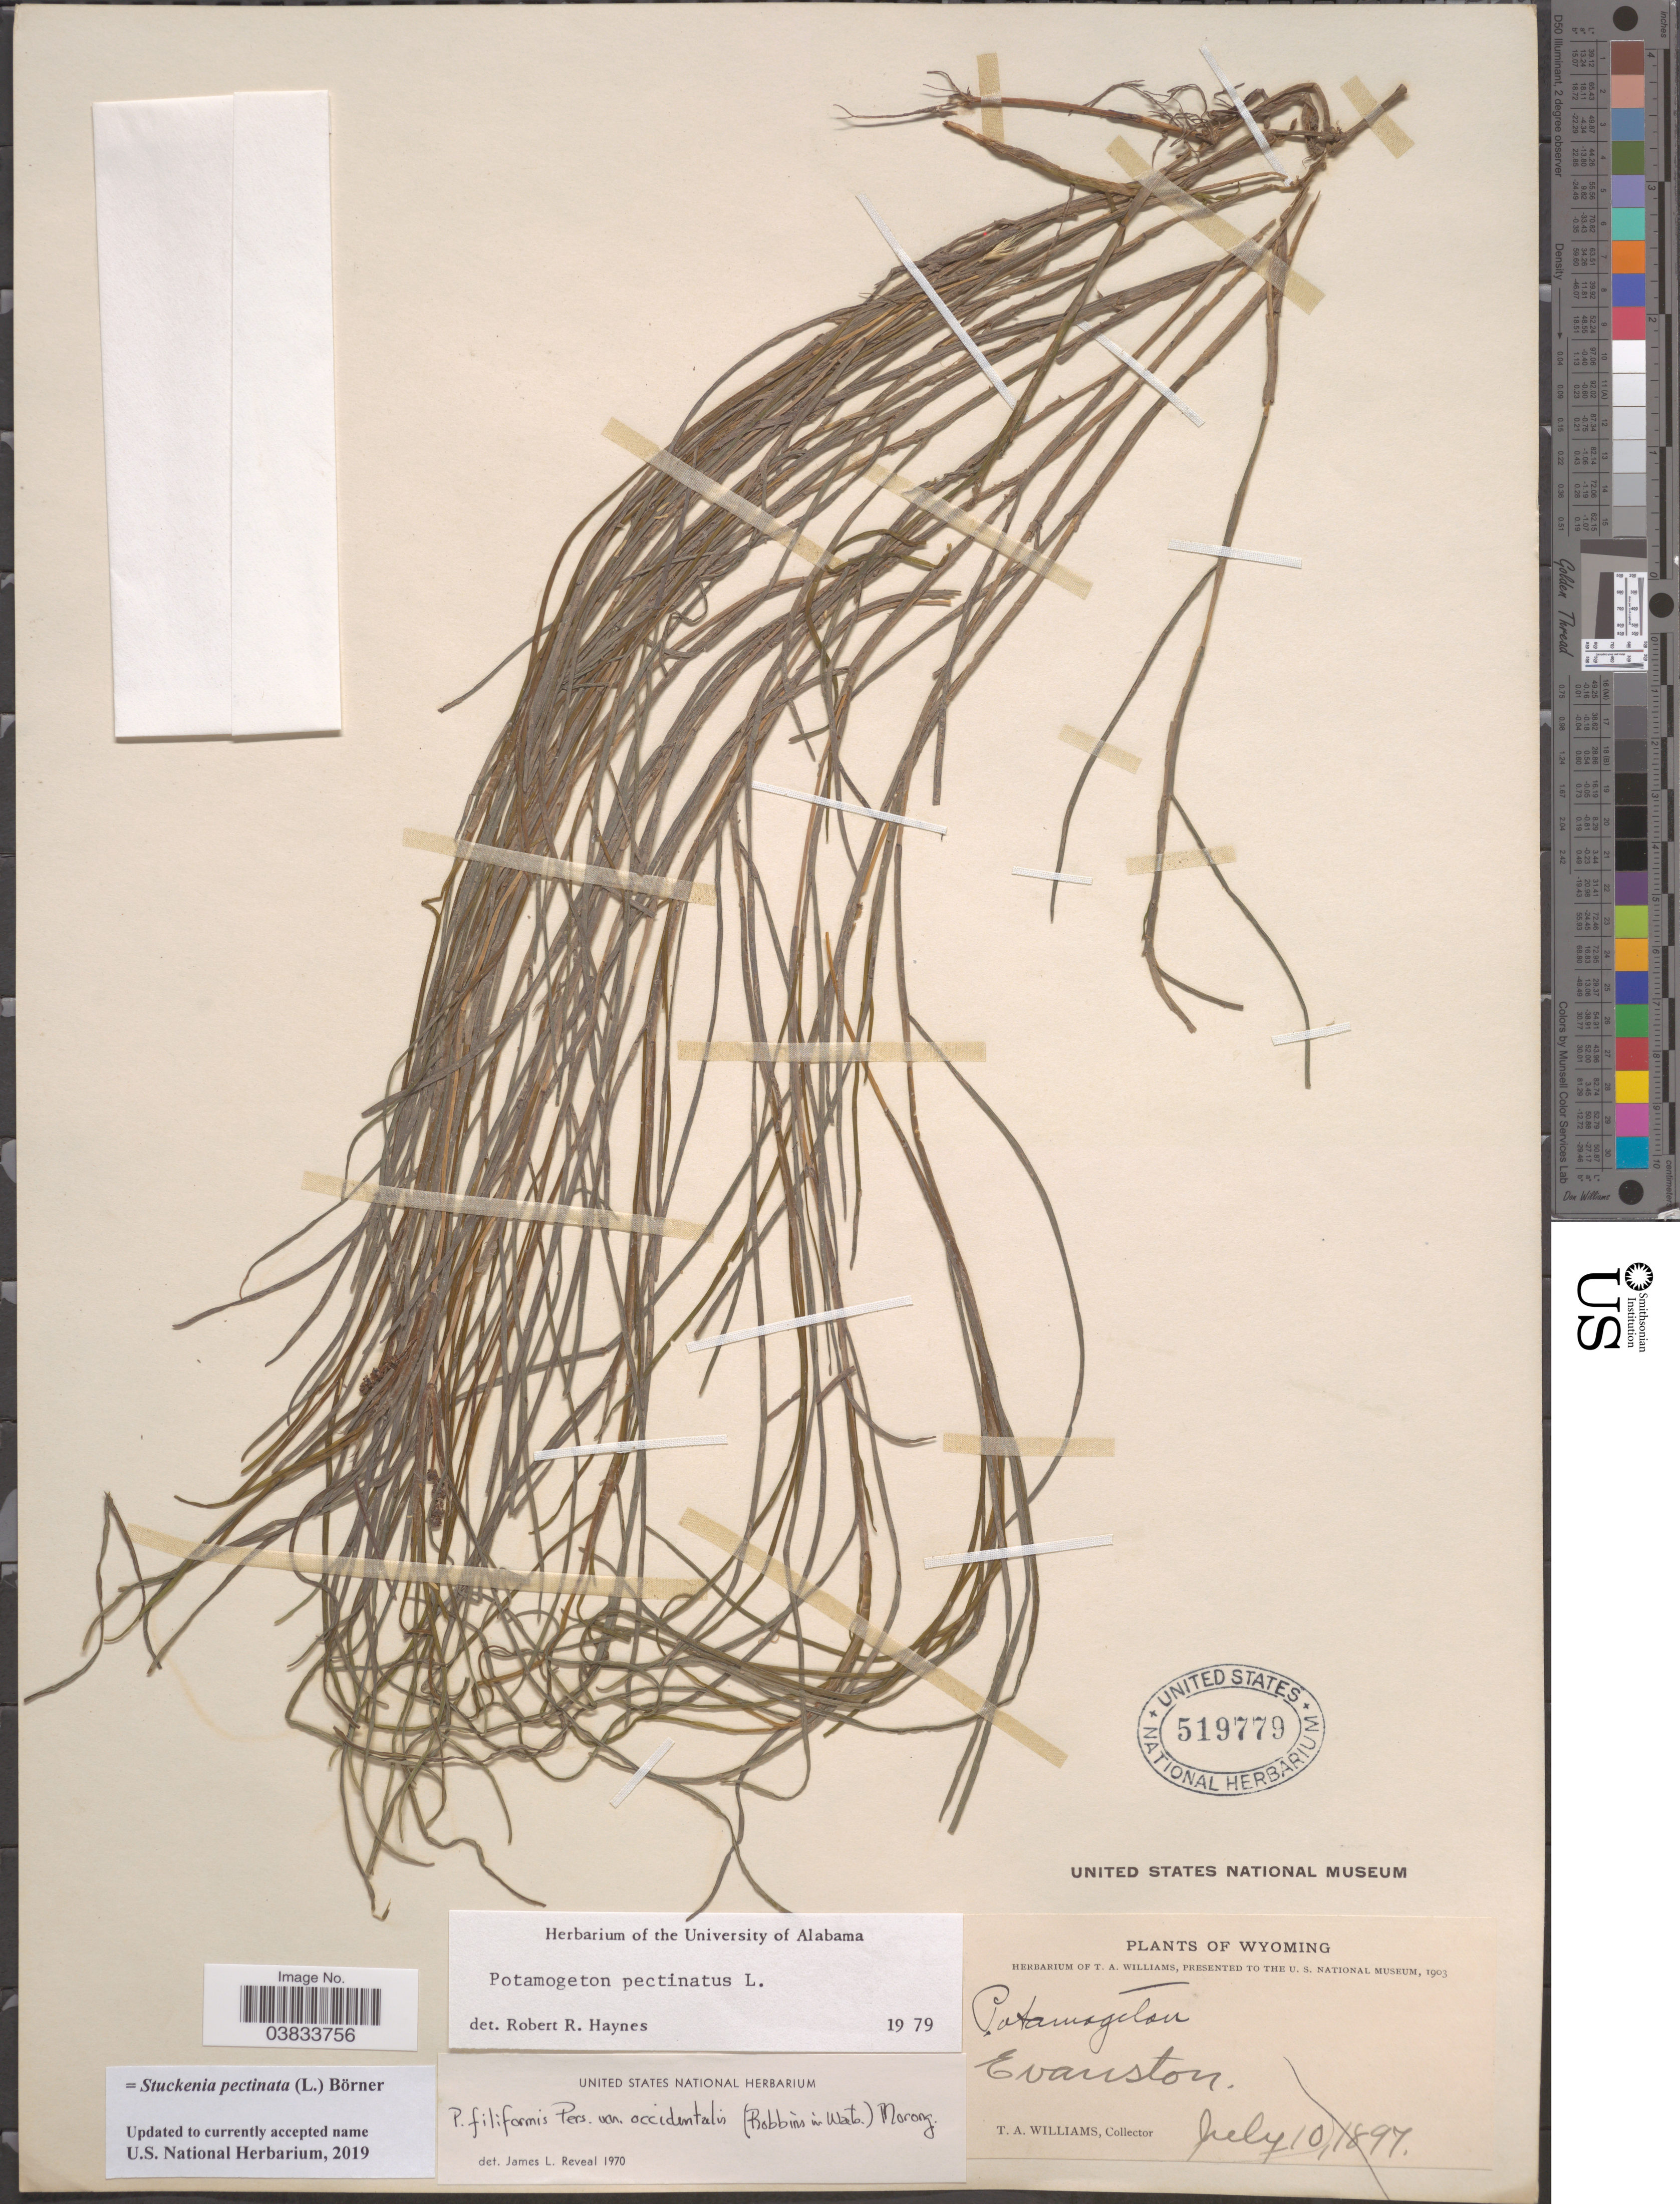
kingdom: Plantae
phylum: Tracheophyta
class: Liliopsida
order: Alismatales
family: Potamogetonaceae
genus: Stuckenia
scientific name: Stuckenia pectinata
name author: (L.) Börner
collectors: T. Williams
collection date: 1897-07-10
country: United States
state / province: Wyoming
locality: Evanston.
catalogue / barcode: US 519779